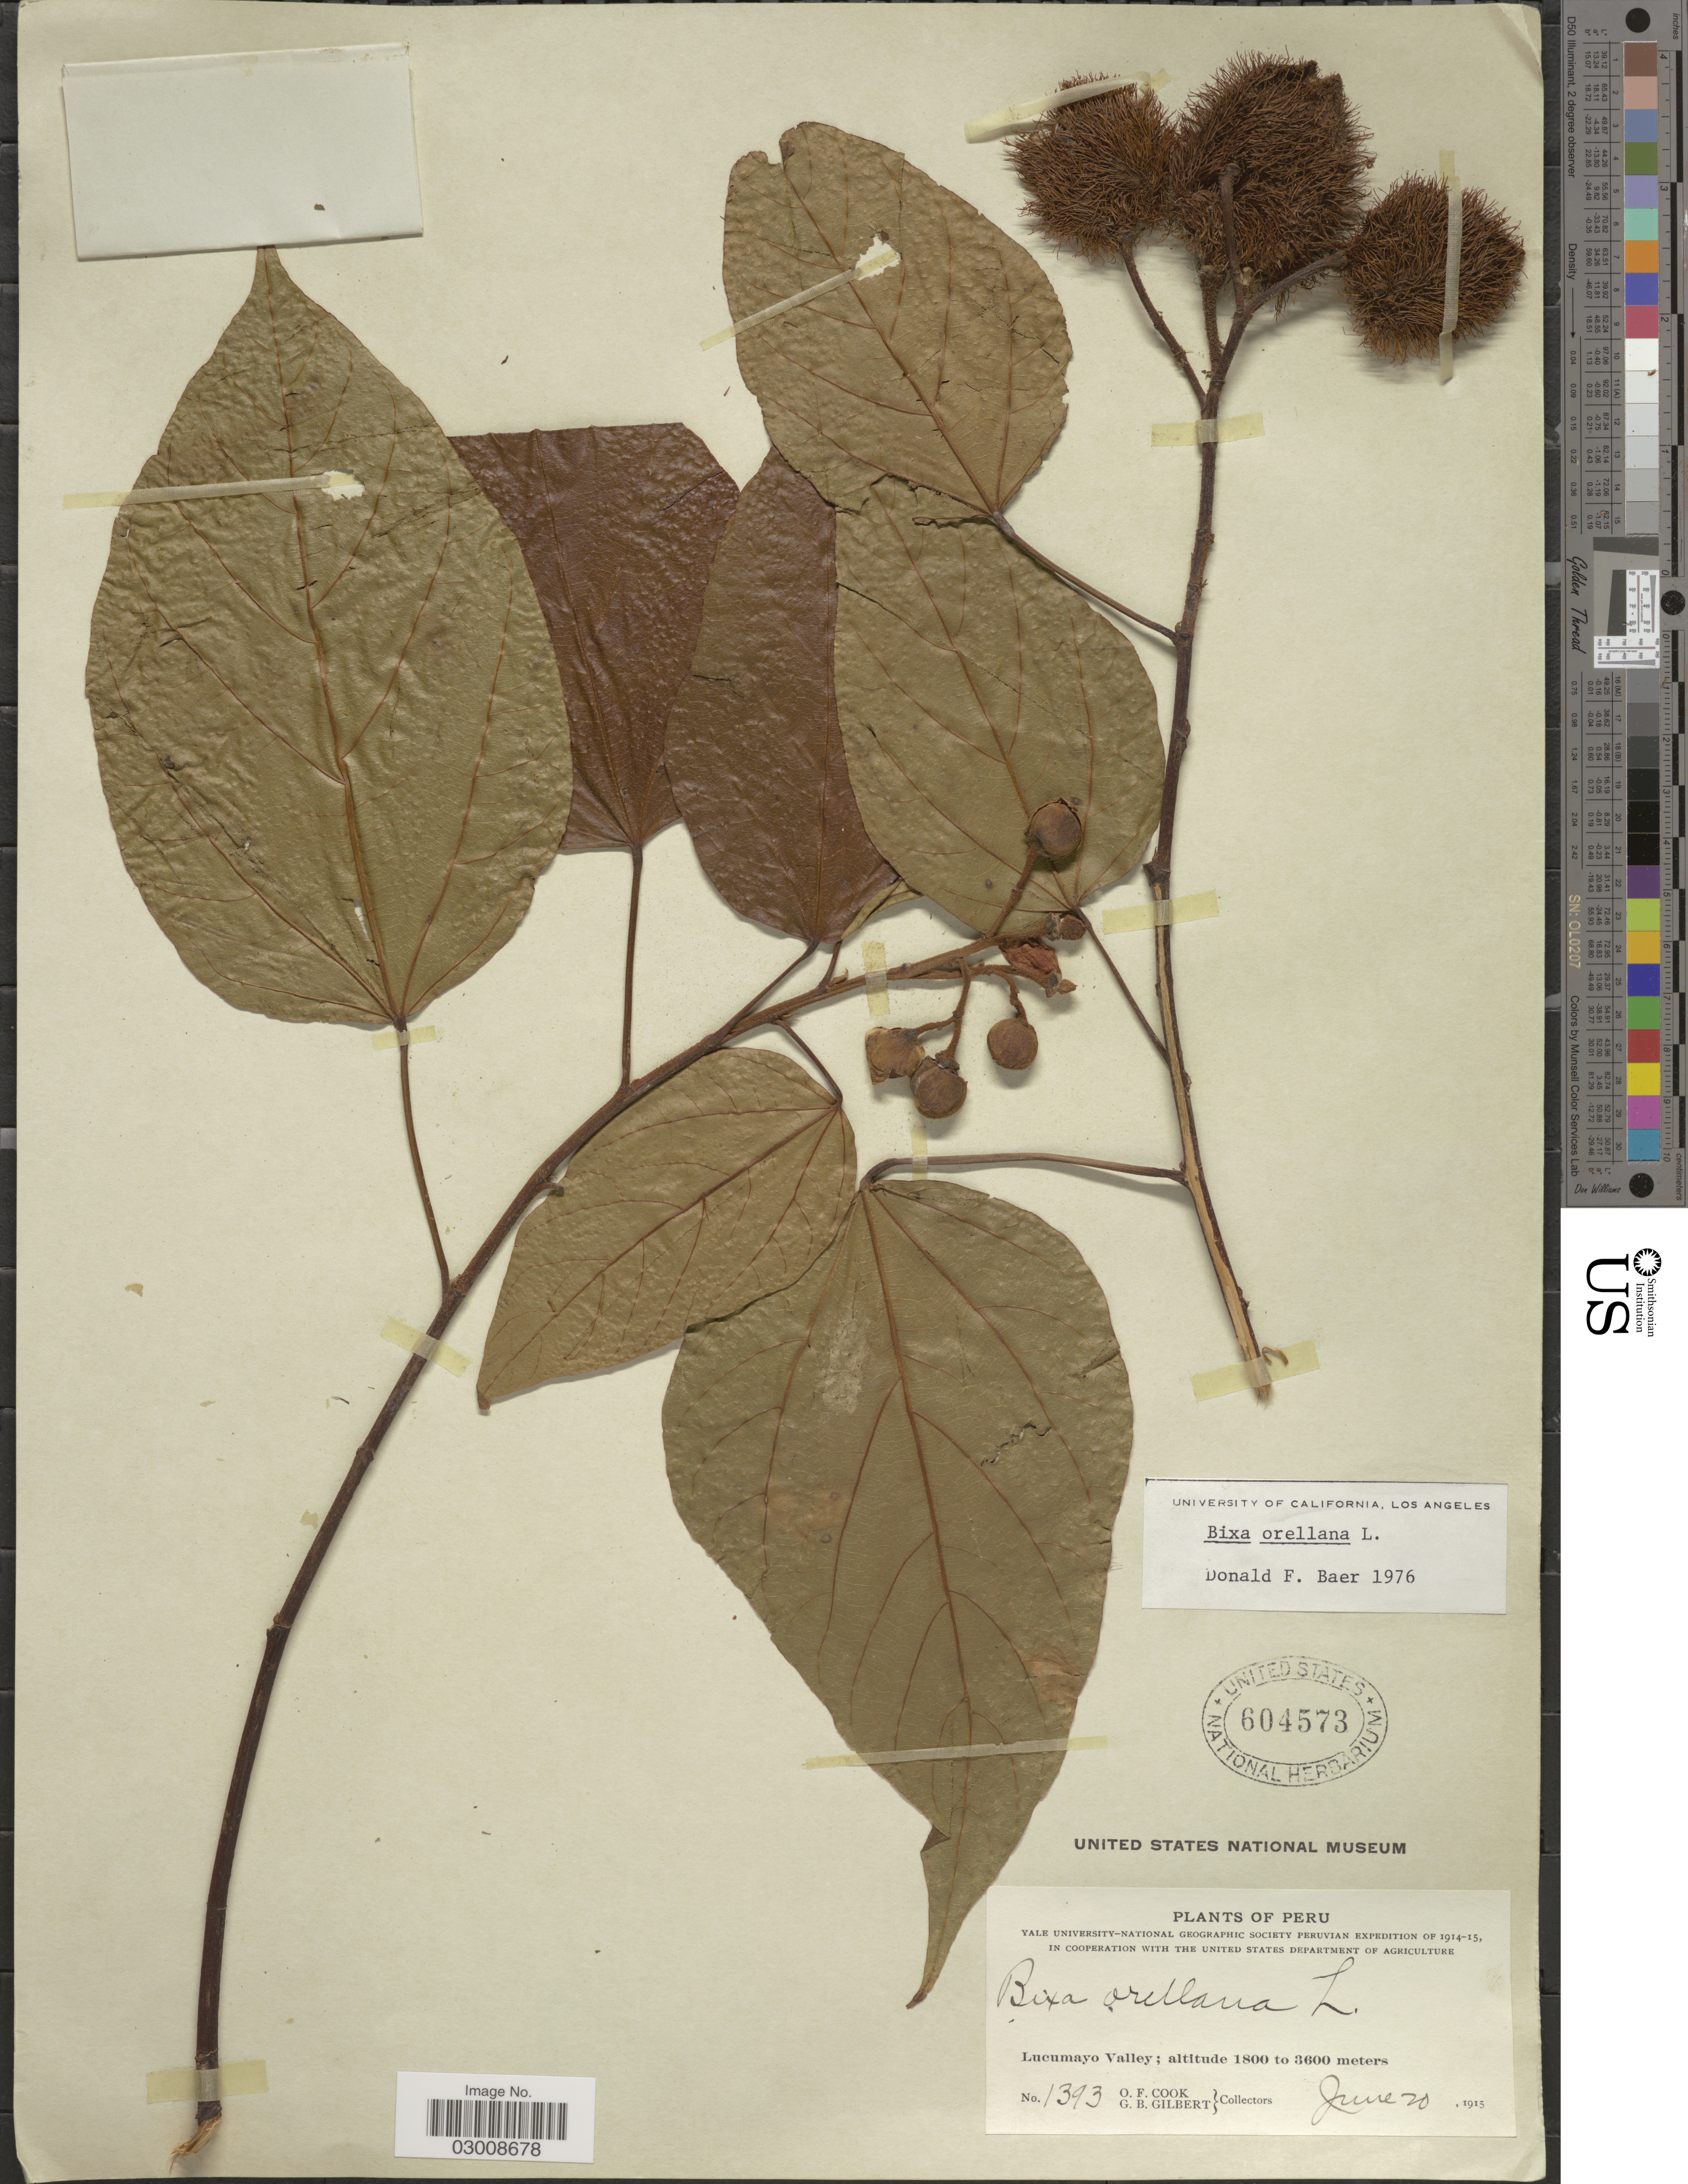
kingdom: Plantae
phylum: Tracheophyta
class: Magnoliopsida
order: Malvales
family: Bixaceae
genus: Bixa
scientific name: Bixa orellana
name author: L.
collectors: O. F. Cook & G. B. Gilbert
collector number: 1393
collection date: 1915-06-20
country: Peru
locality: Lucumayo Valley.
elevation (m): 1800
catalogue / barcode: US 604573